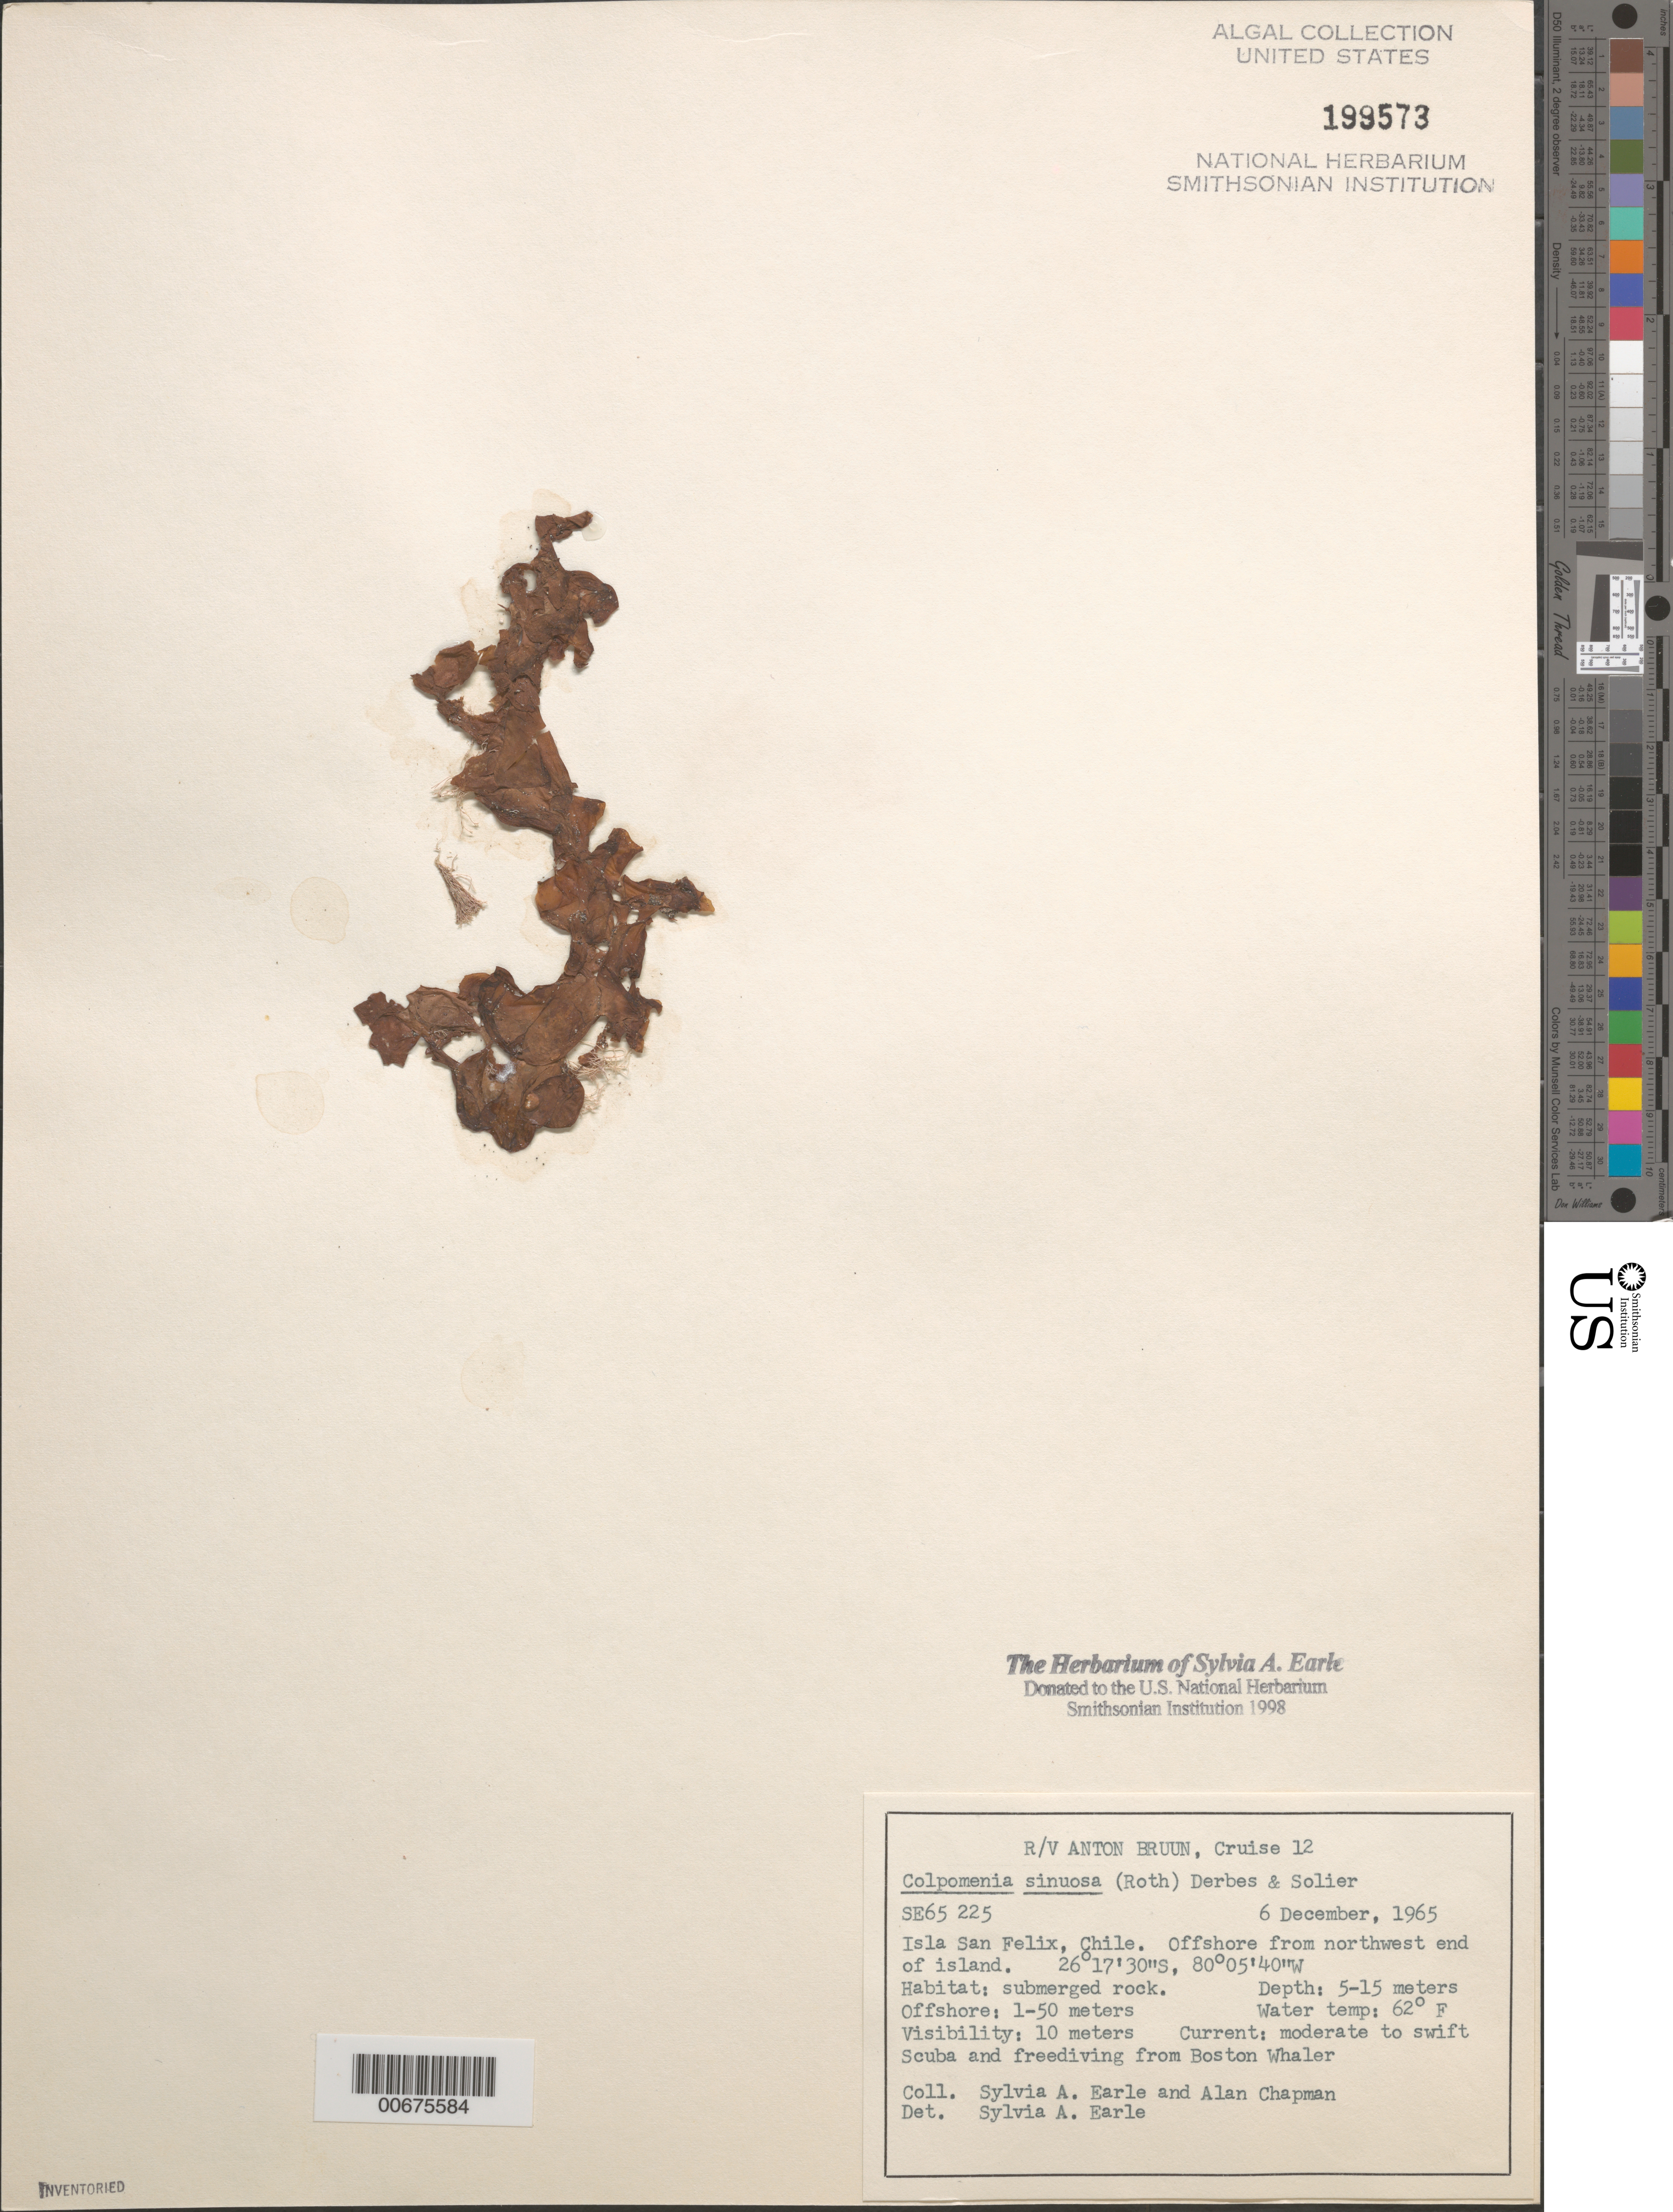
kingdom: Chromista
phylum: Ochrophyta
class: Phaeophyceae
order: Scytosiphonales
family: Scytosiphonaceae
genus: Colpomenia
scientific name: Colpomenia sinuosa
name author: (K. Mert. ex Roth) Derbes & Solier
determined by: Earle, S. A.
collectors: S. A. Earle & A. Chapman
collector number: SE 65225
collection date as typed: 06 Dec 1965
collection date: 1965-12-06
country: Chile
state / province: Atacama (III)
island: Isla San Felix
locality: Off northwest end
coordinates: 26 17' 30" S, 80 05' 40" W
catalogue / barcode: US 199573